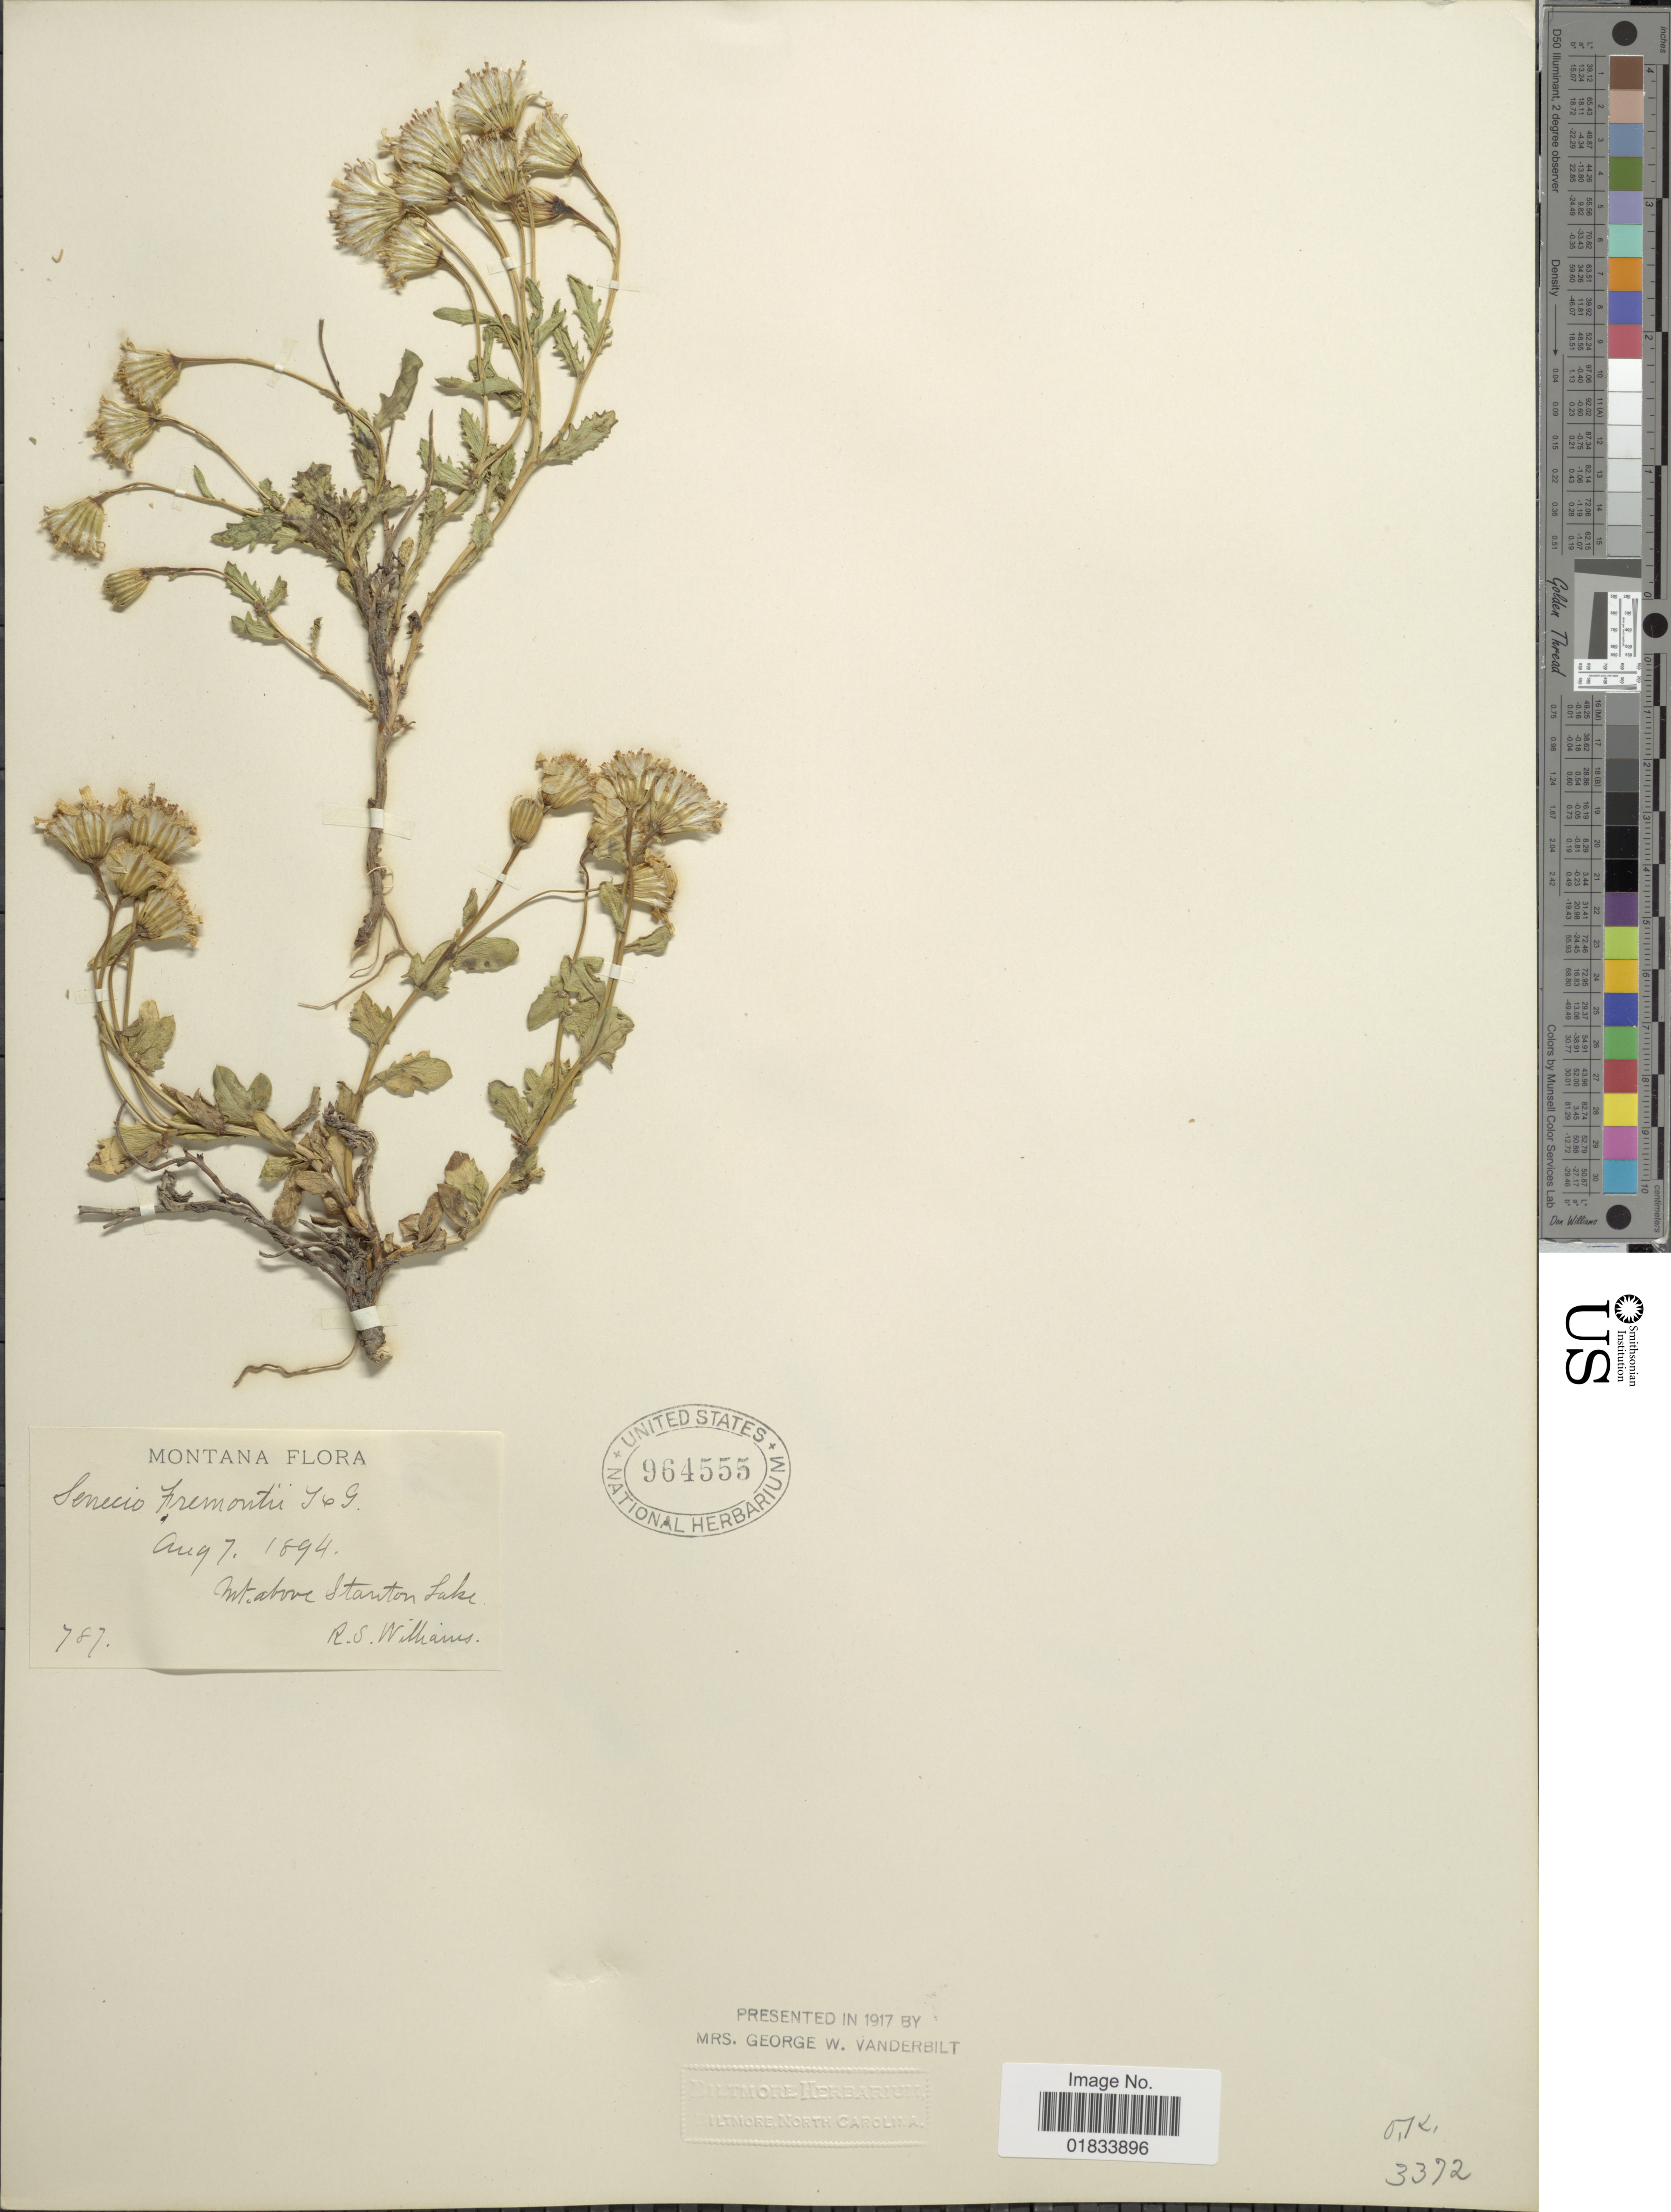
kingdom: Plantae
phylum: Tracheophyta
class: Magnoliopsida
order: Asterales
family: Asteraceae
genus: Senecio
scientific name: Senecio fremontii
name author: Torr. & A. Gray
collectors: R. S. Williams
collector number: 787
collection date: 1894-08-07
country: United States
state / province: Montana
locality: Mt. Above Stanton Lake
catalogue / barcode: US 964555